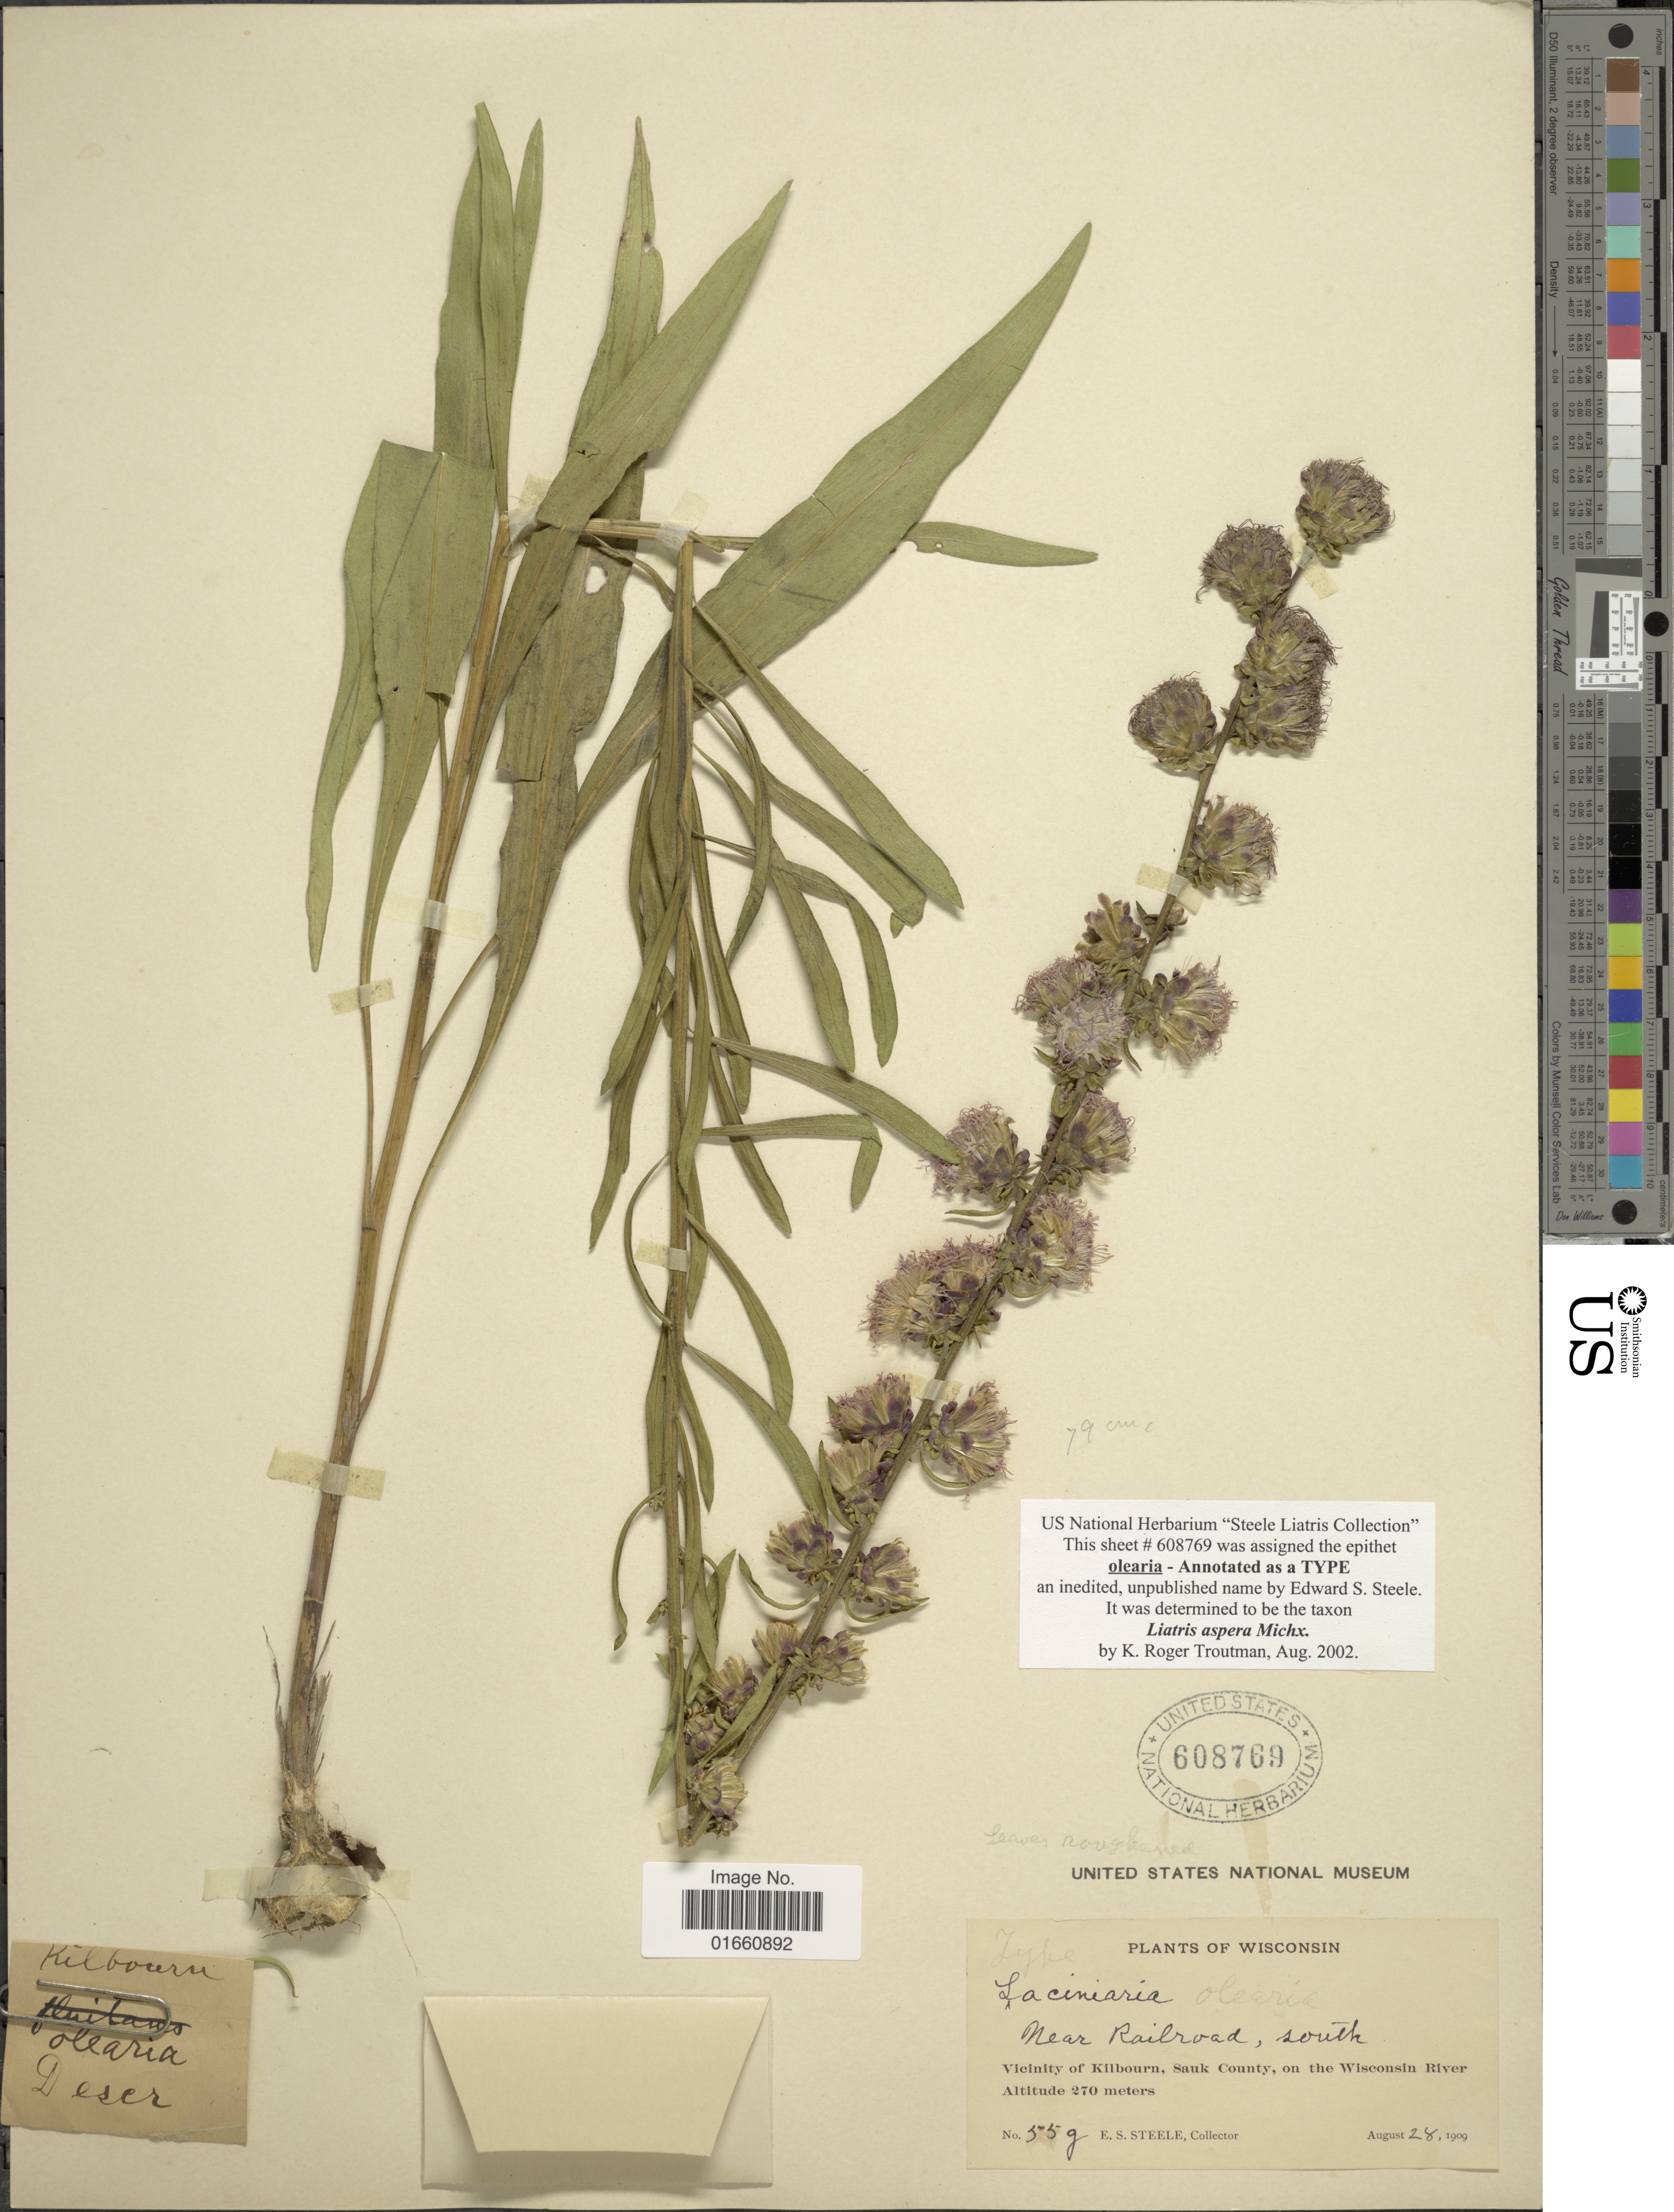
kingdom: Plantae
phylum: Tracheophyta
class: Magnoliopsida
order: Asterales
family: Asteraceae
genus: Liatris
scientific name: Liatris aspera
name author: Michx.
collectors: E. Steele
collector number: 55g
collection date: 1909-08-28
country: United States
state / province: Wisconsin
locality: Near Railroad, south, Vicinity of Kilbourn, Sauk County, on the Wisconsin River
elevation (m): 270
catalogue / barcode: US 608769